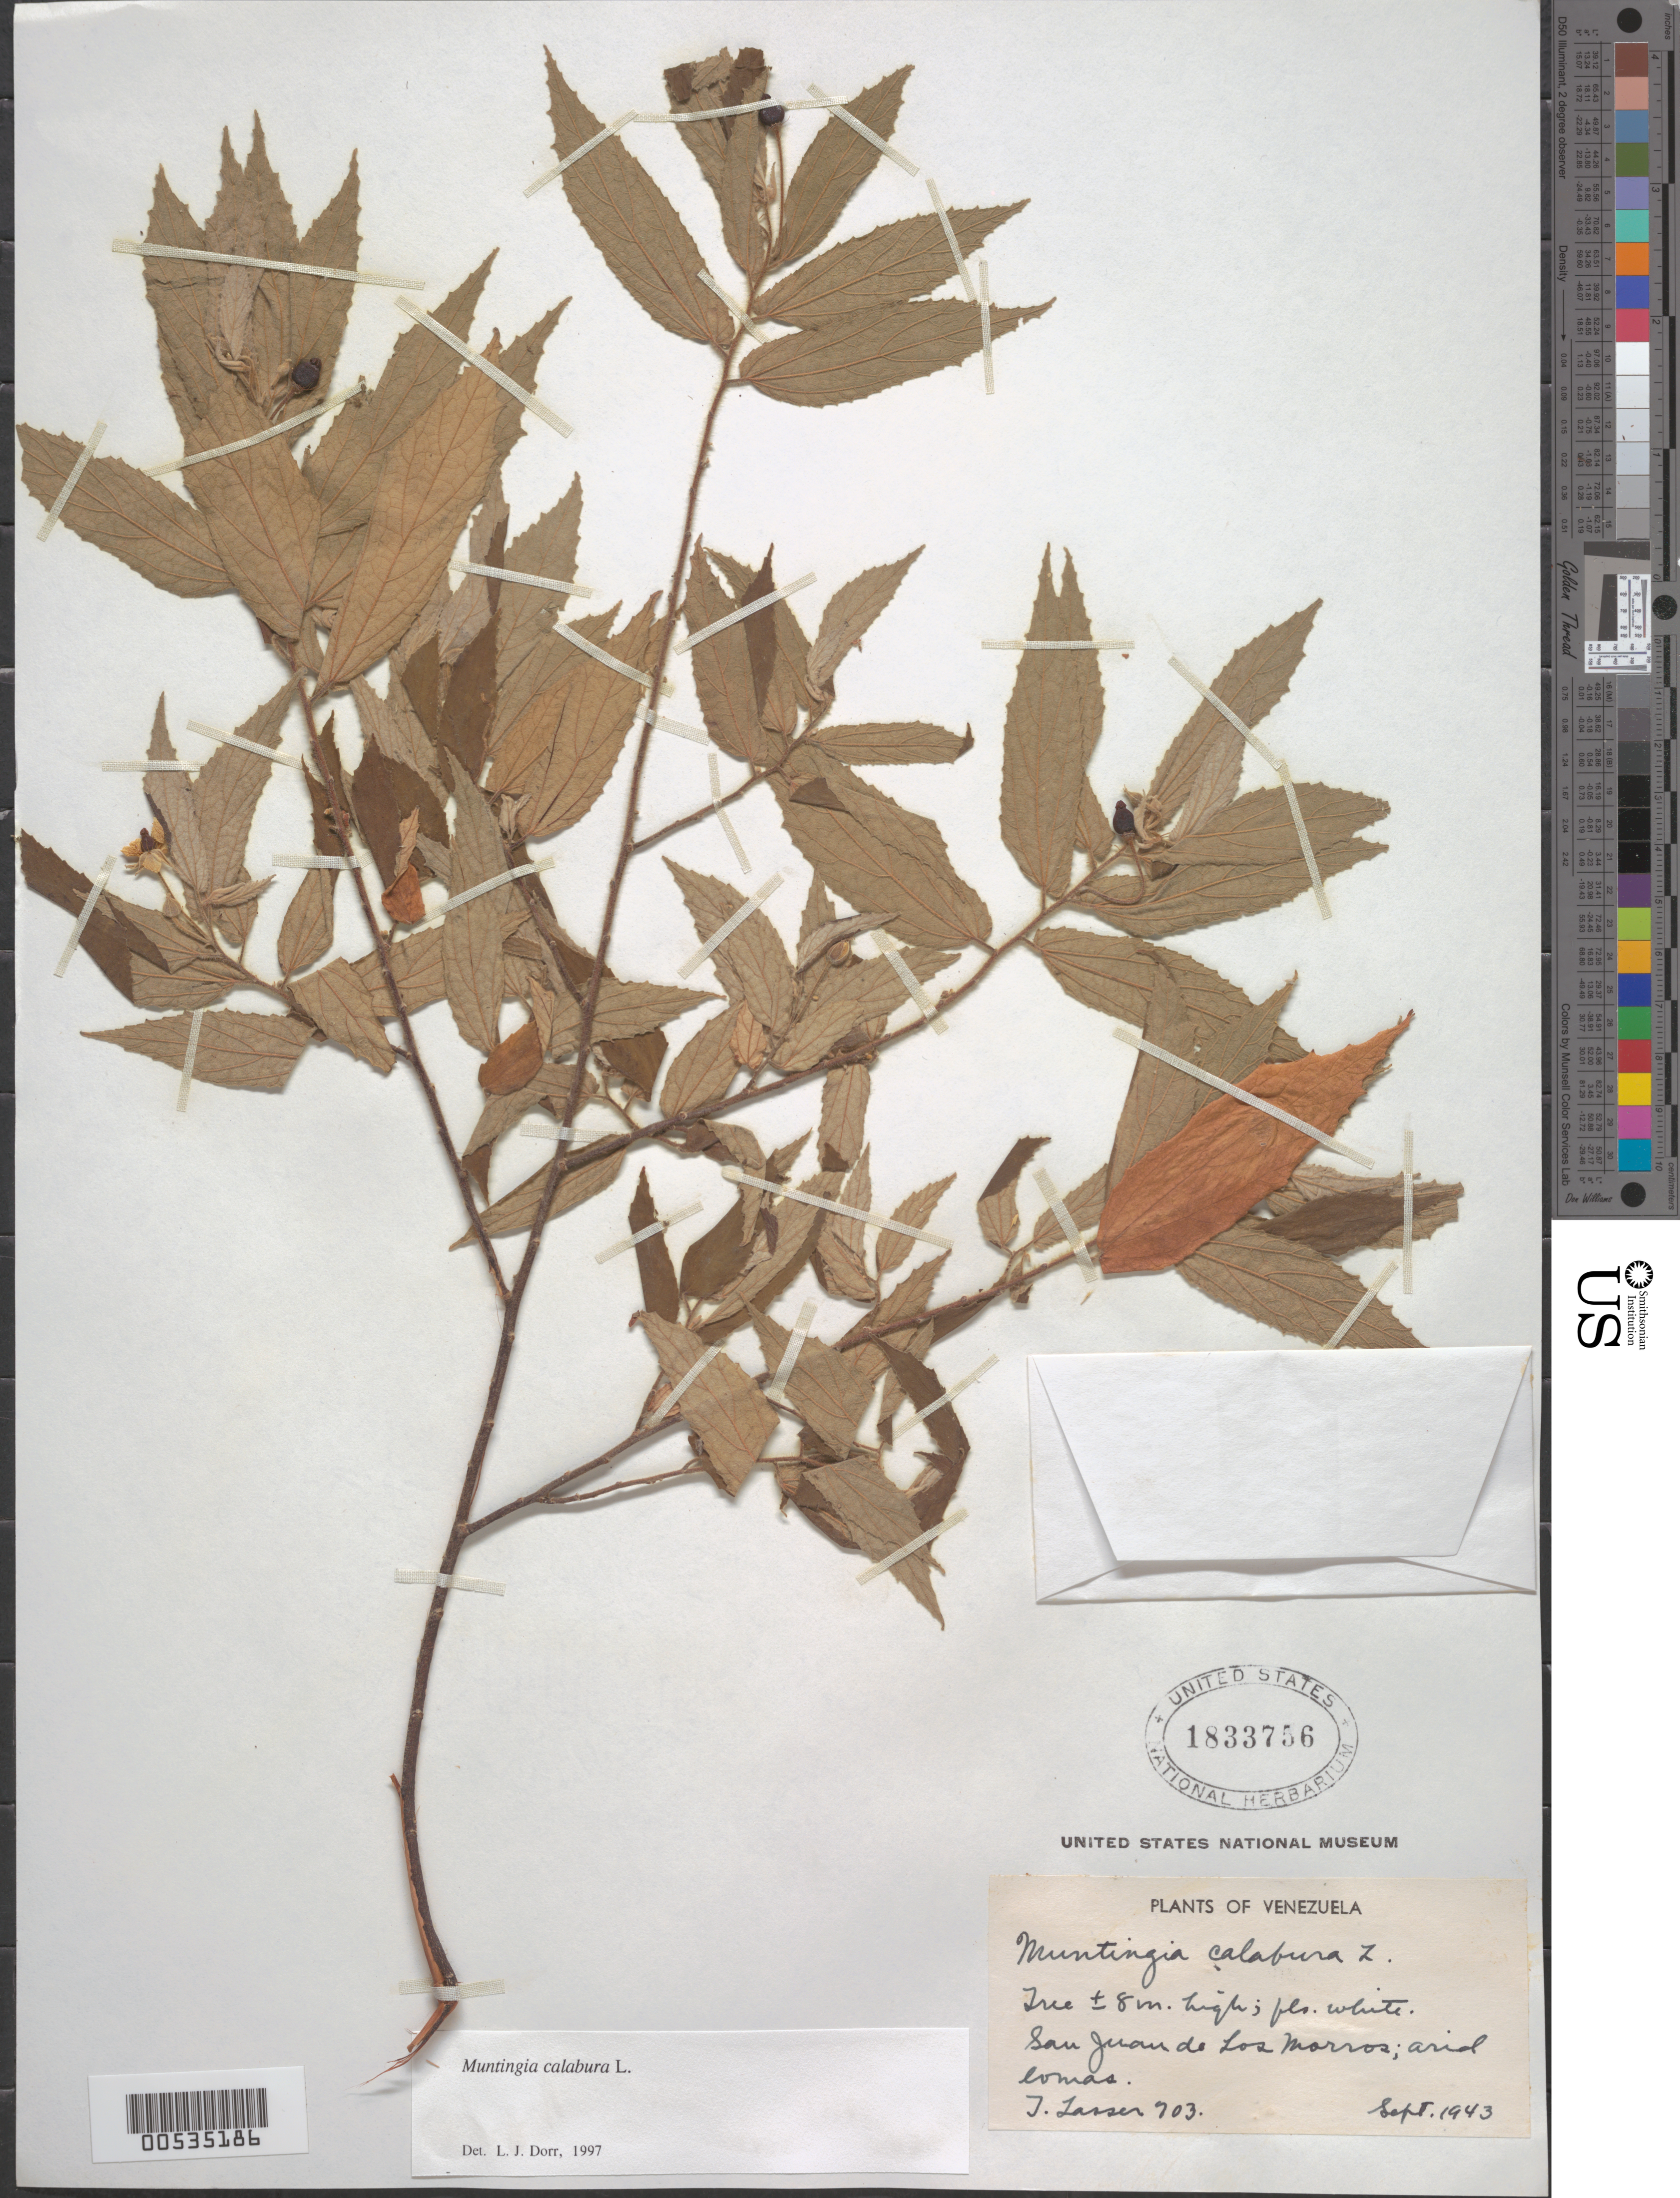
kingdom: Plantae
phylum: Tracheophyta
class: Magnoliopsida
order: Malvales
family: Muntingiaceae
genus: Muntingia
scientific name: Muntingia calabura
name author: L.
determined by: Dorr, L. J., (BOT), Smithsonian Institution - National Museum of Natural History (UNITED STATES)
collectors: T. Lasser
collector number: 703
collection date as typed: Sep 1943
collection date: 1943-09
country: Venezuela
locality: San Juan de Los Morros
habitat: Arid lomas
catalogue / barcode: US 1833756